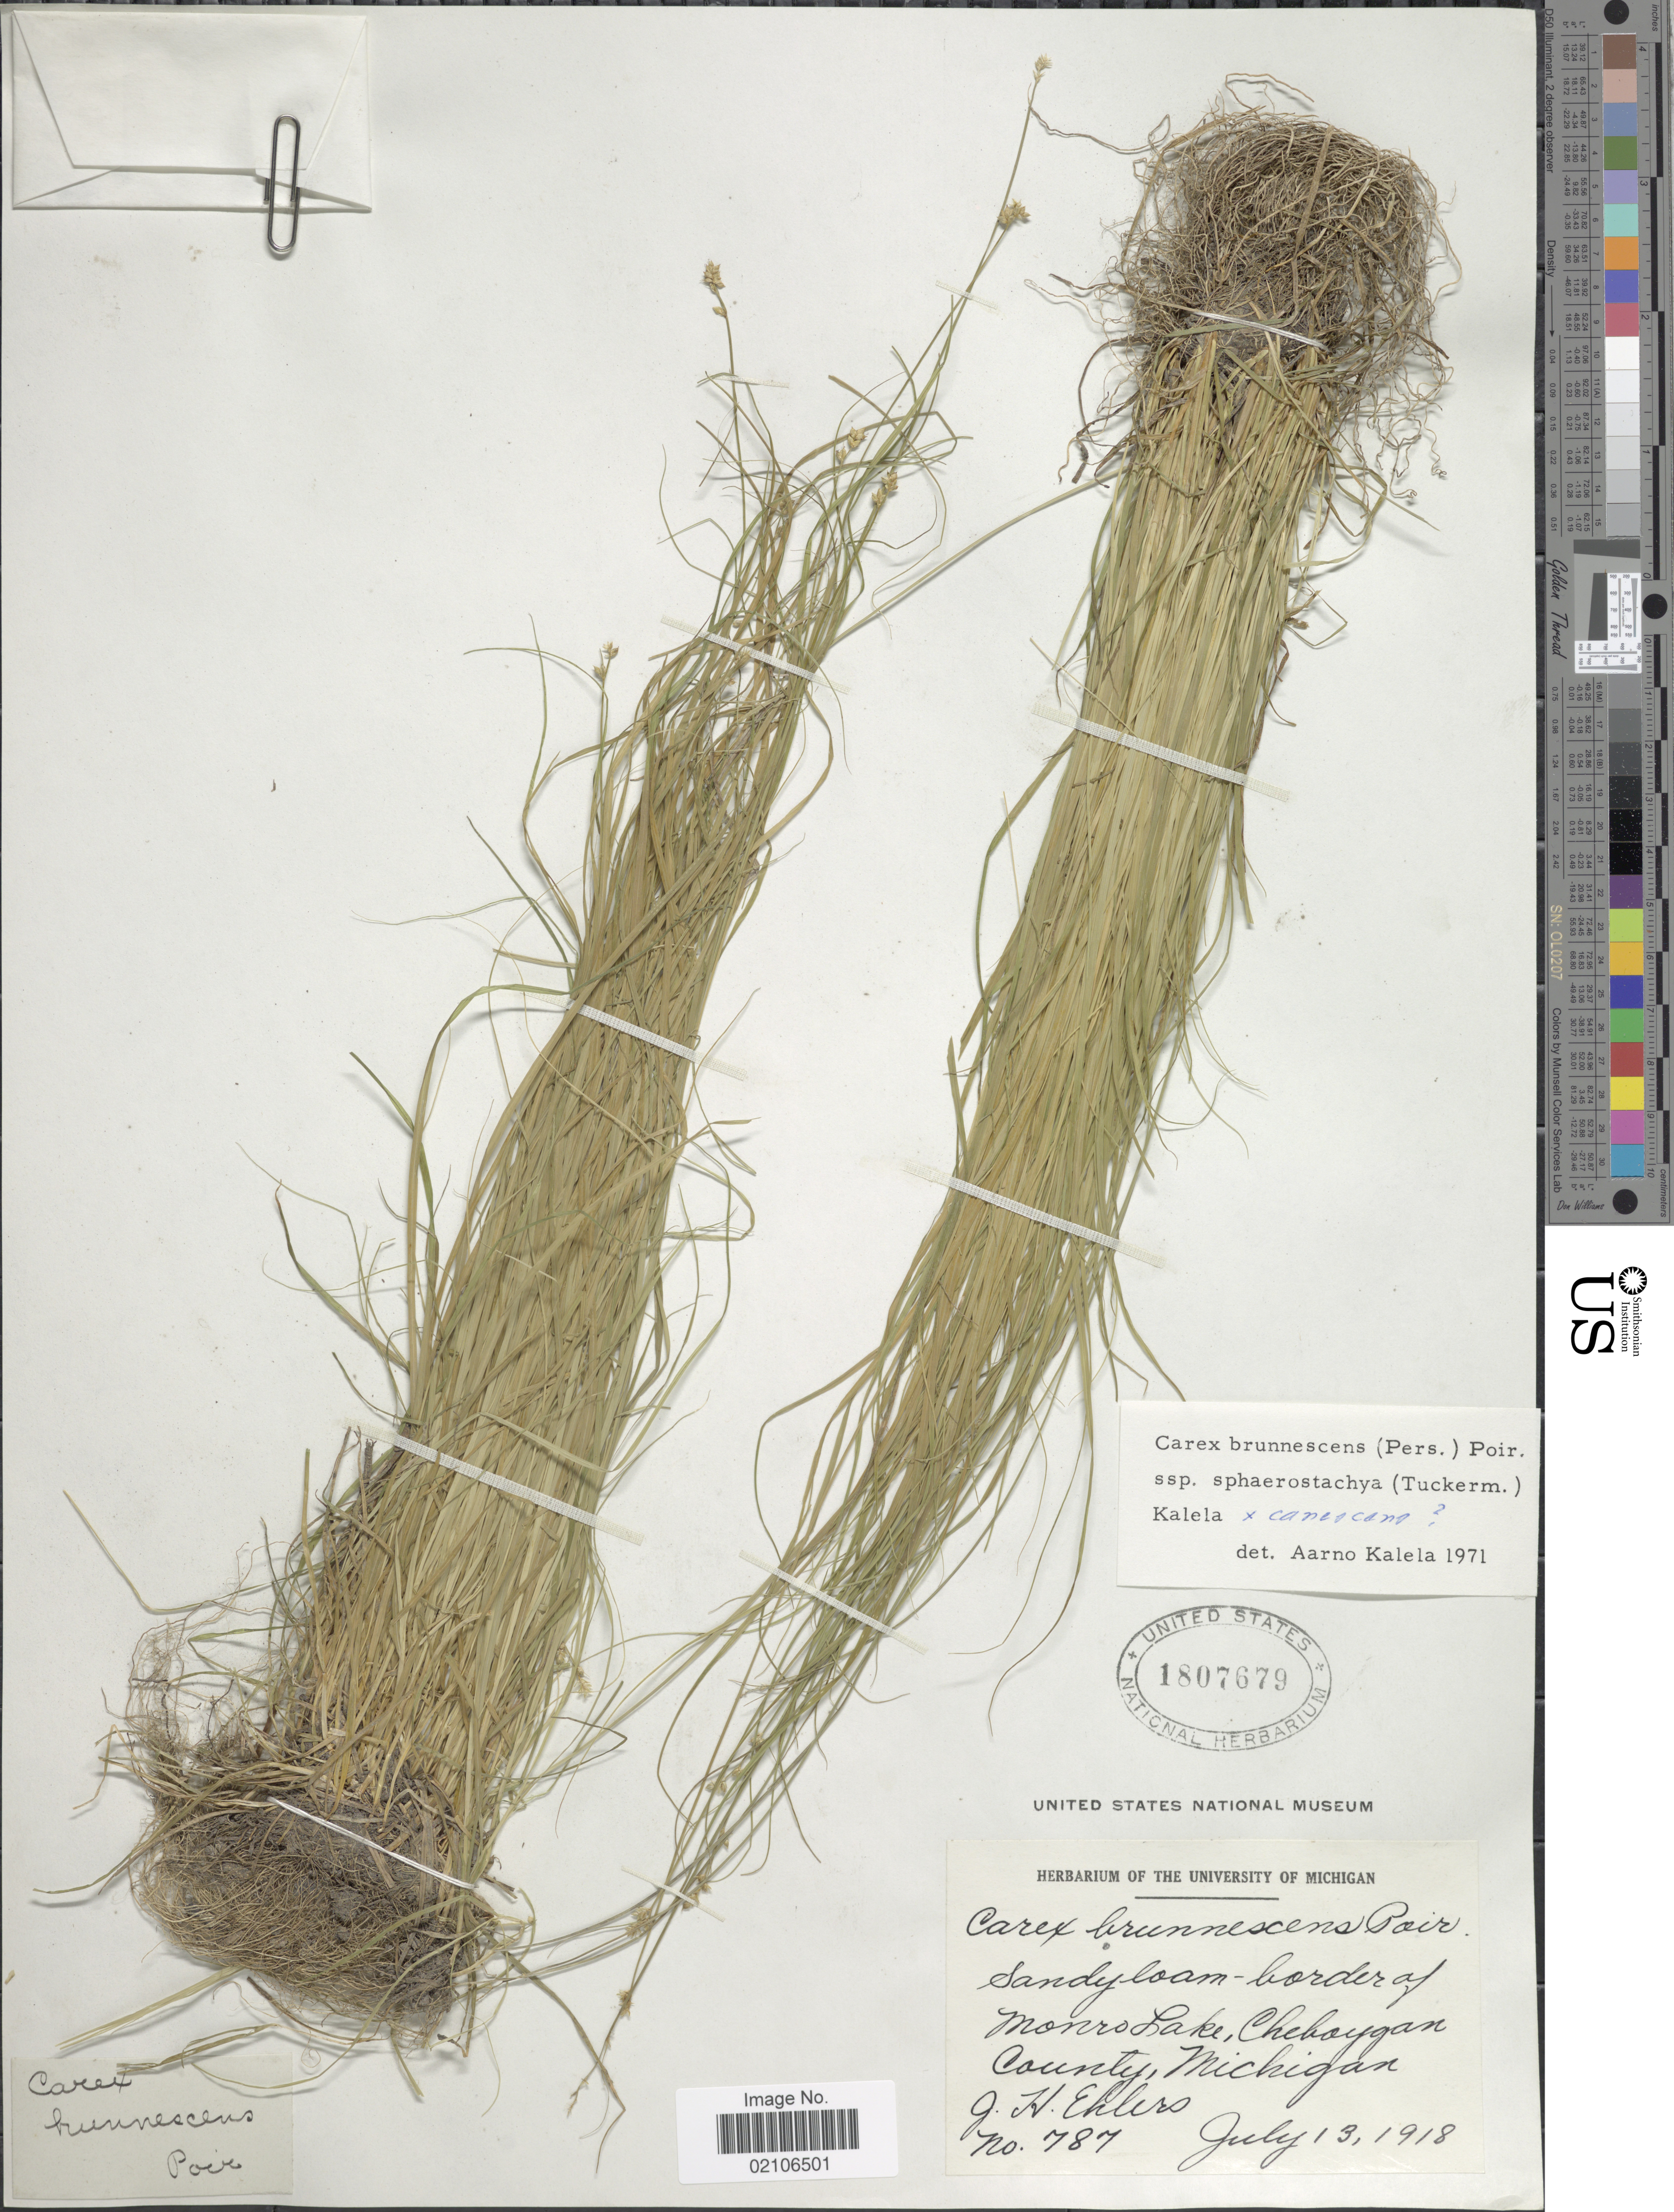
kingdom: Plantae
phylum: Tracheophyta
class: Liliopsida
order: Poales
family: Cyperaceae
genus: Carex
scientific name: Carex brunnescens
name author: (Pers.) Poir.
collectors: J. H. Ehlers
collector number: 787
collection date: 1918-07-13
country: United States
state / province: Michigan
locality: Monro Lake, Cheboygan County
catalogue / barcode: US 1807679